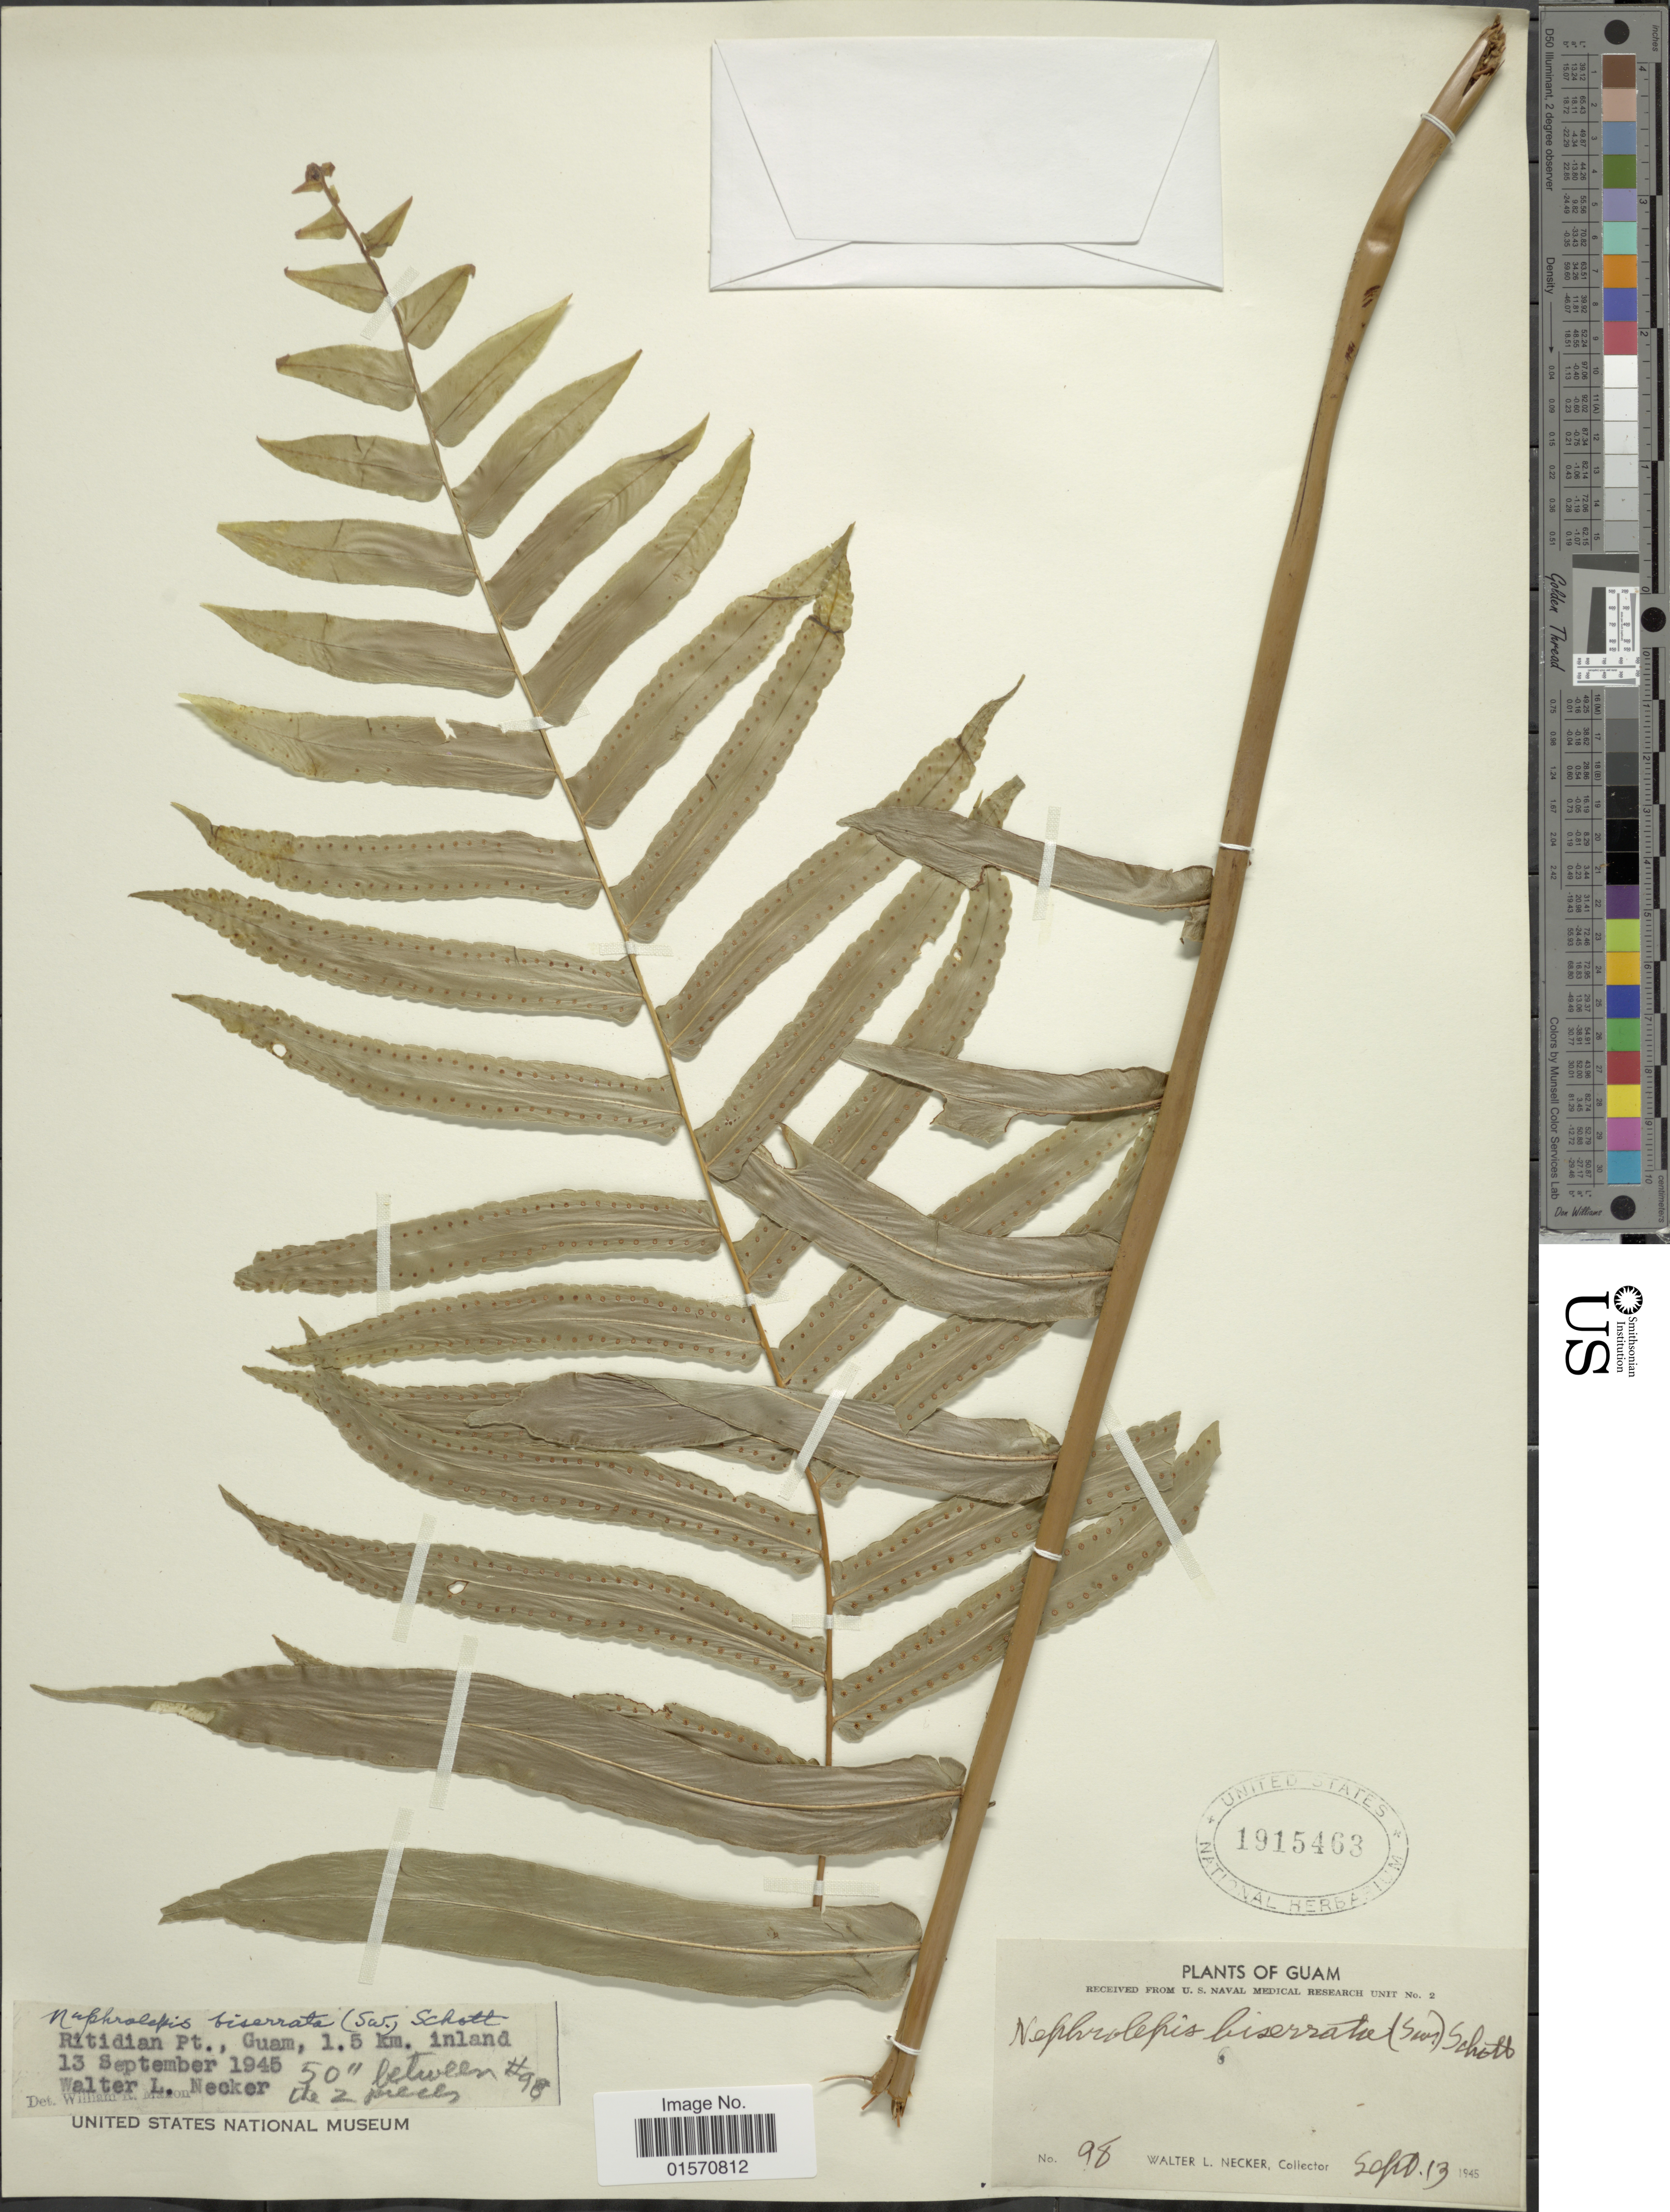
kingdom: Plantae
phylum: Tracheophyta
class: Polypodiopsida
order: Polypodiales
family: Nephrolepidaceae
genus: Nephrolepis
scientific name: Nephrolepis biserrata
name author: (Sw.) Schott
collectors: W. L. Necker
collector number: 98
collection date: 1945-09-13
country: Guam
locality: Ritidian Pt., Guam, 1.5 km. inland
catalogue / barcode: US 1915463